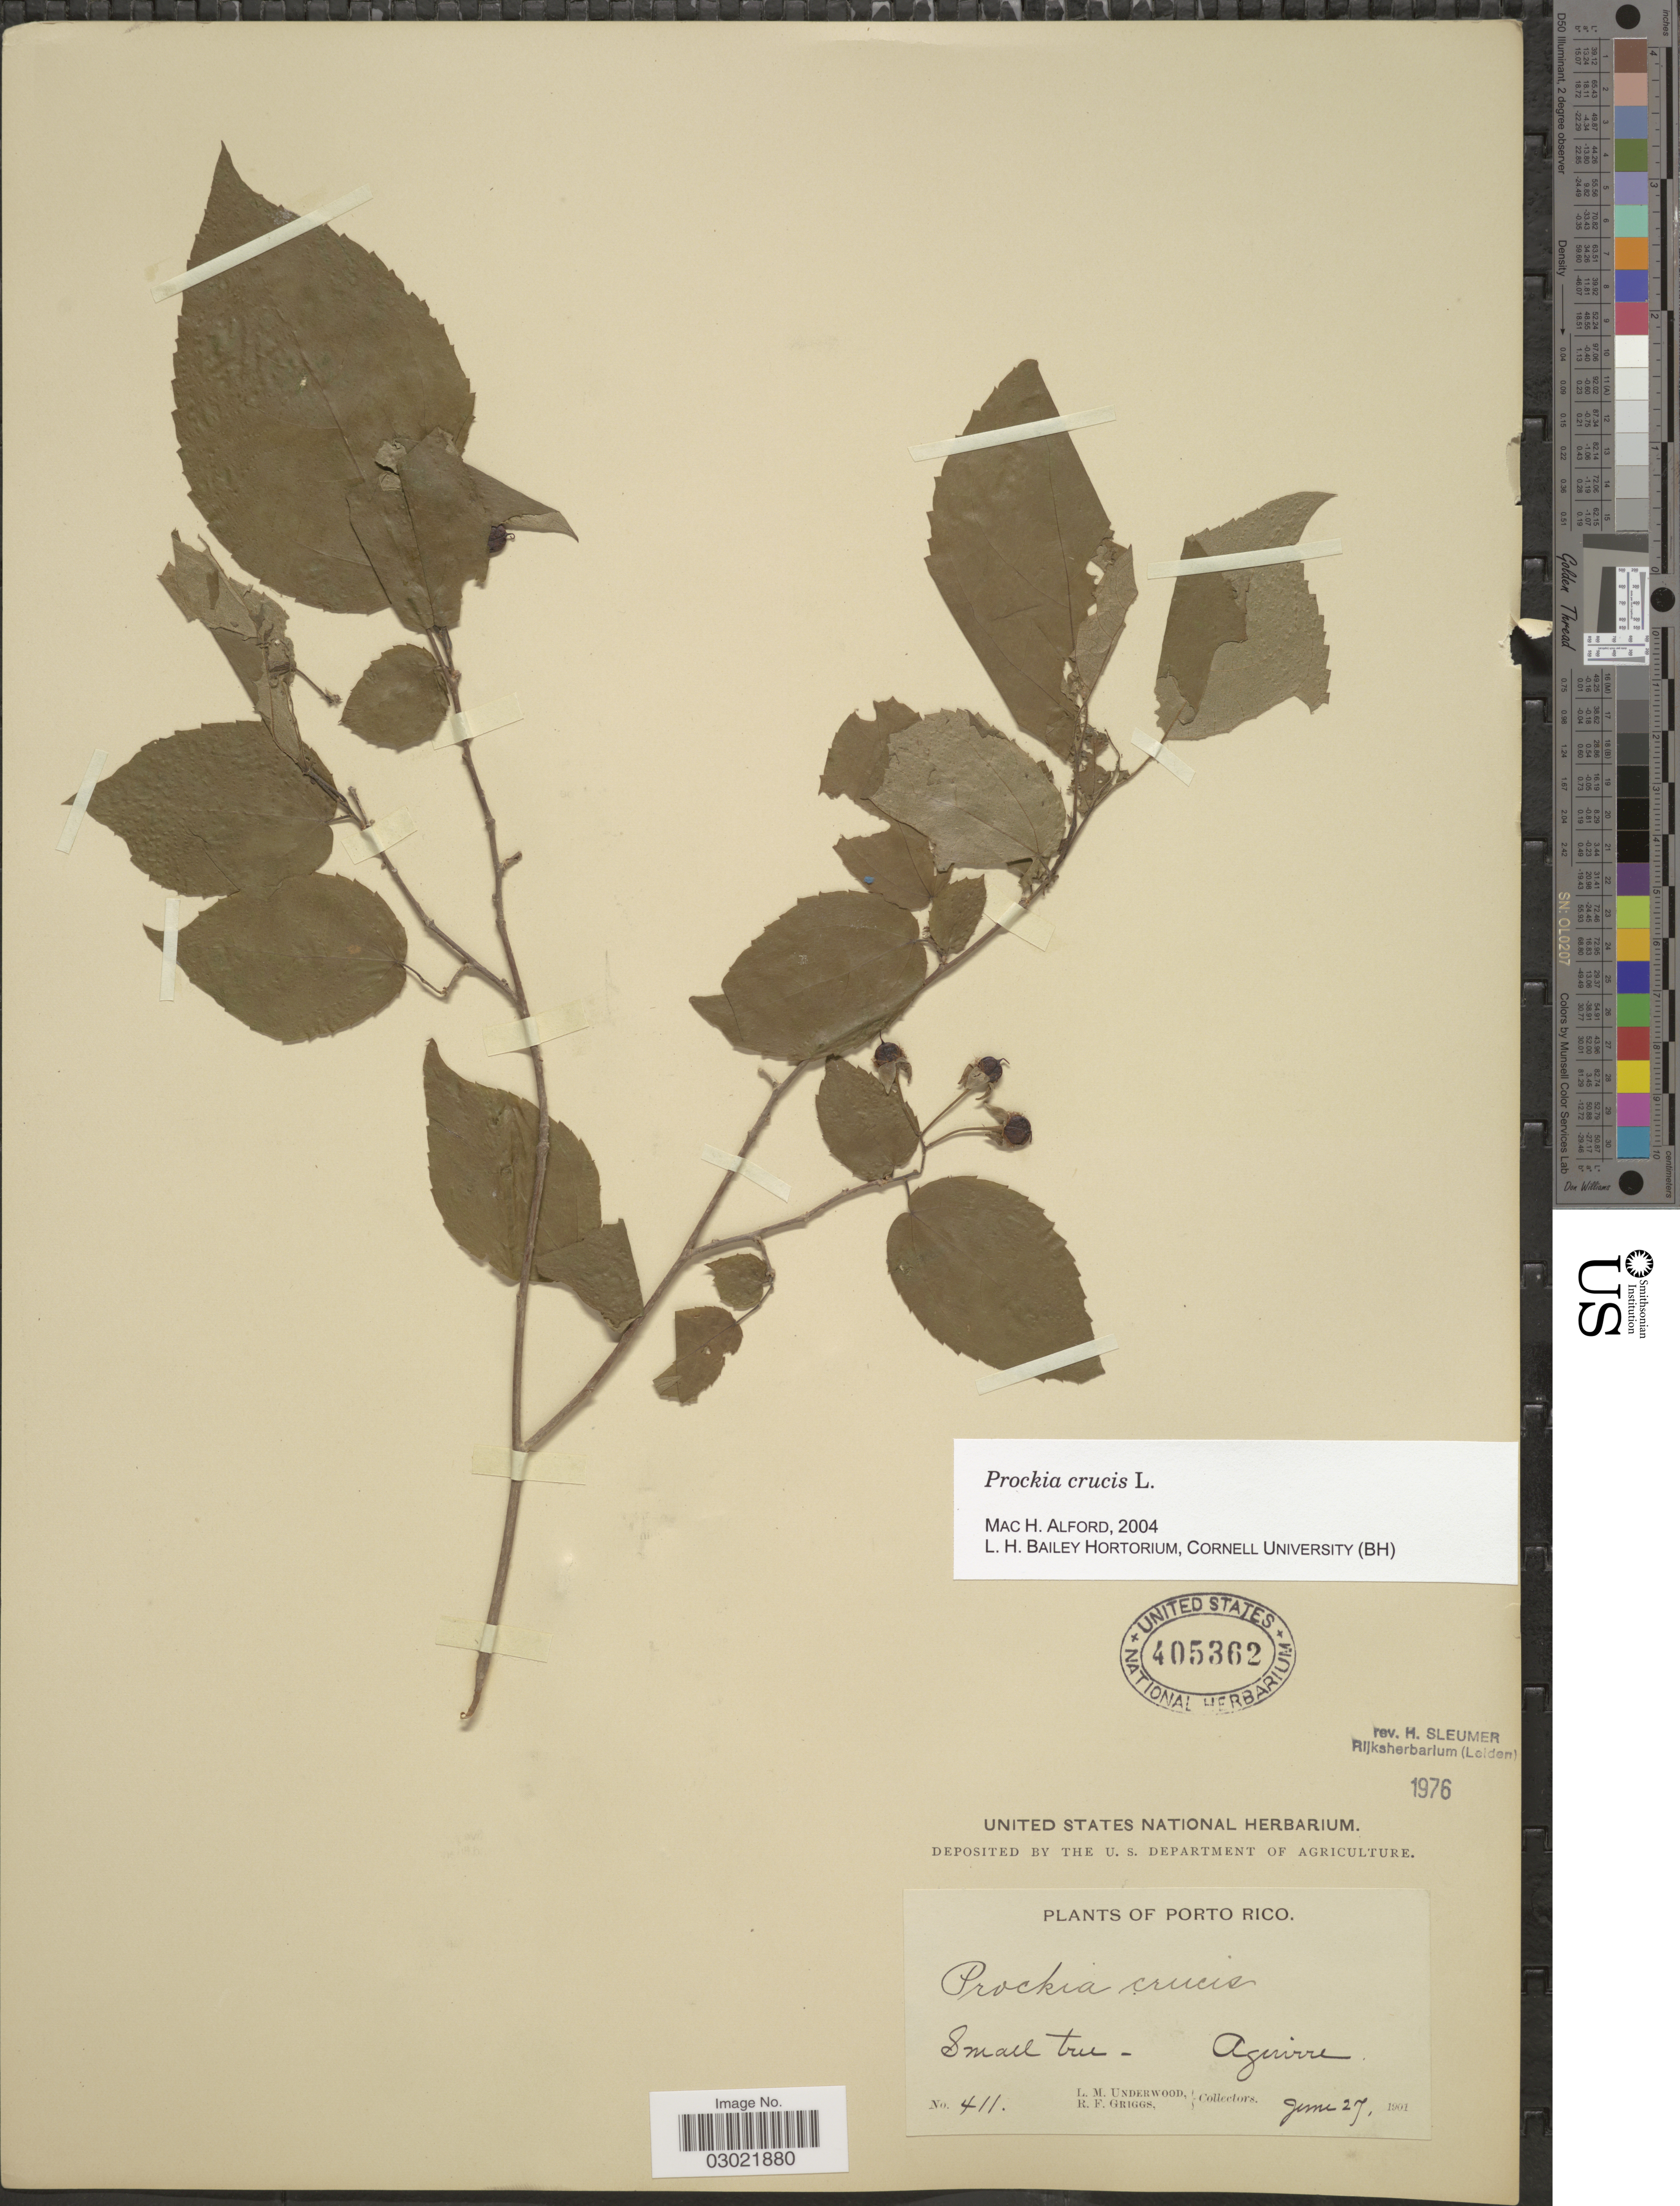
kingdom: Plantae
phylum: Tracheophyta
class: Magnoliopsida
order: Malpighiales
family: Salicaceae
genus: Prockia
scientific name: Prockia crucis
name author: P. Browne ex L.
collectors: L. M. Underwood & R. F. Griggs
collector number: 411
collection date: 1901-06-27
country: Puerto Rico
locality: Porto Rico. Aguirre.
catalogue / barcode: US 405362